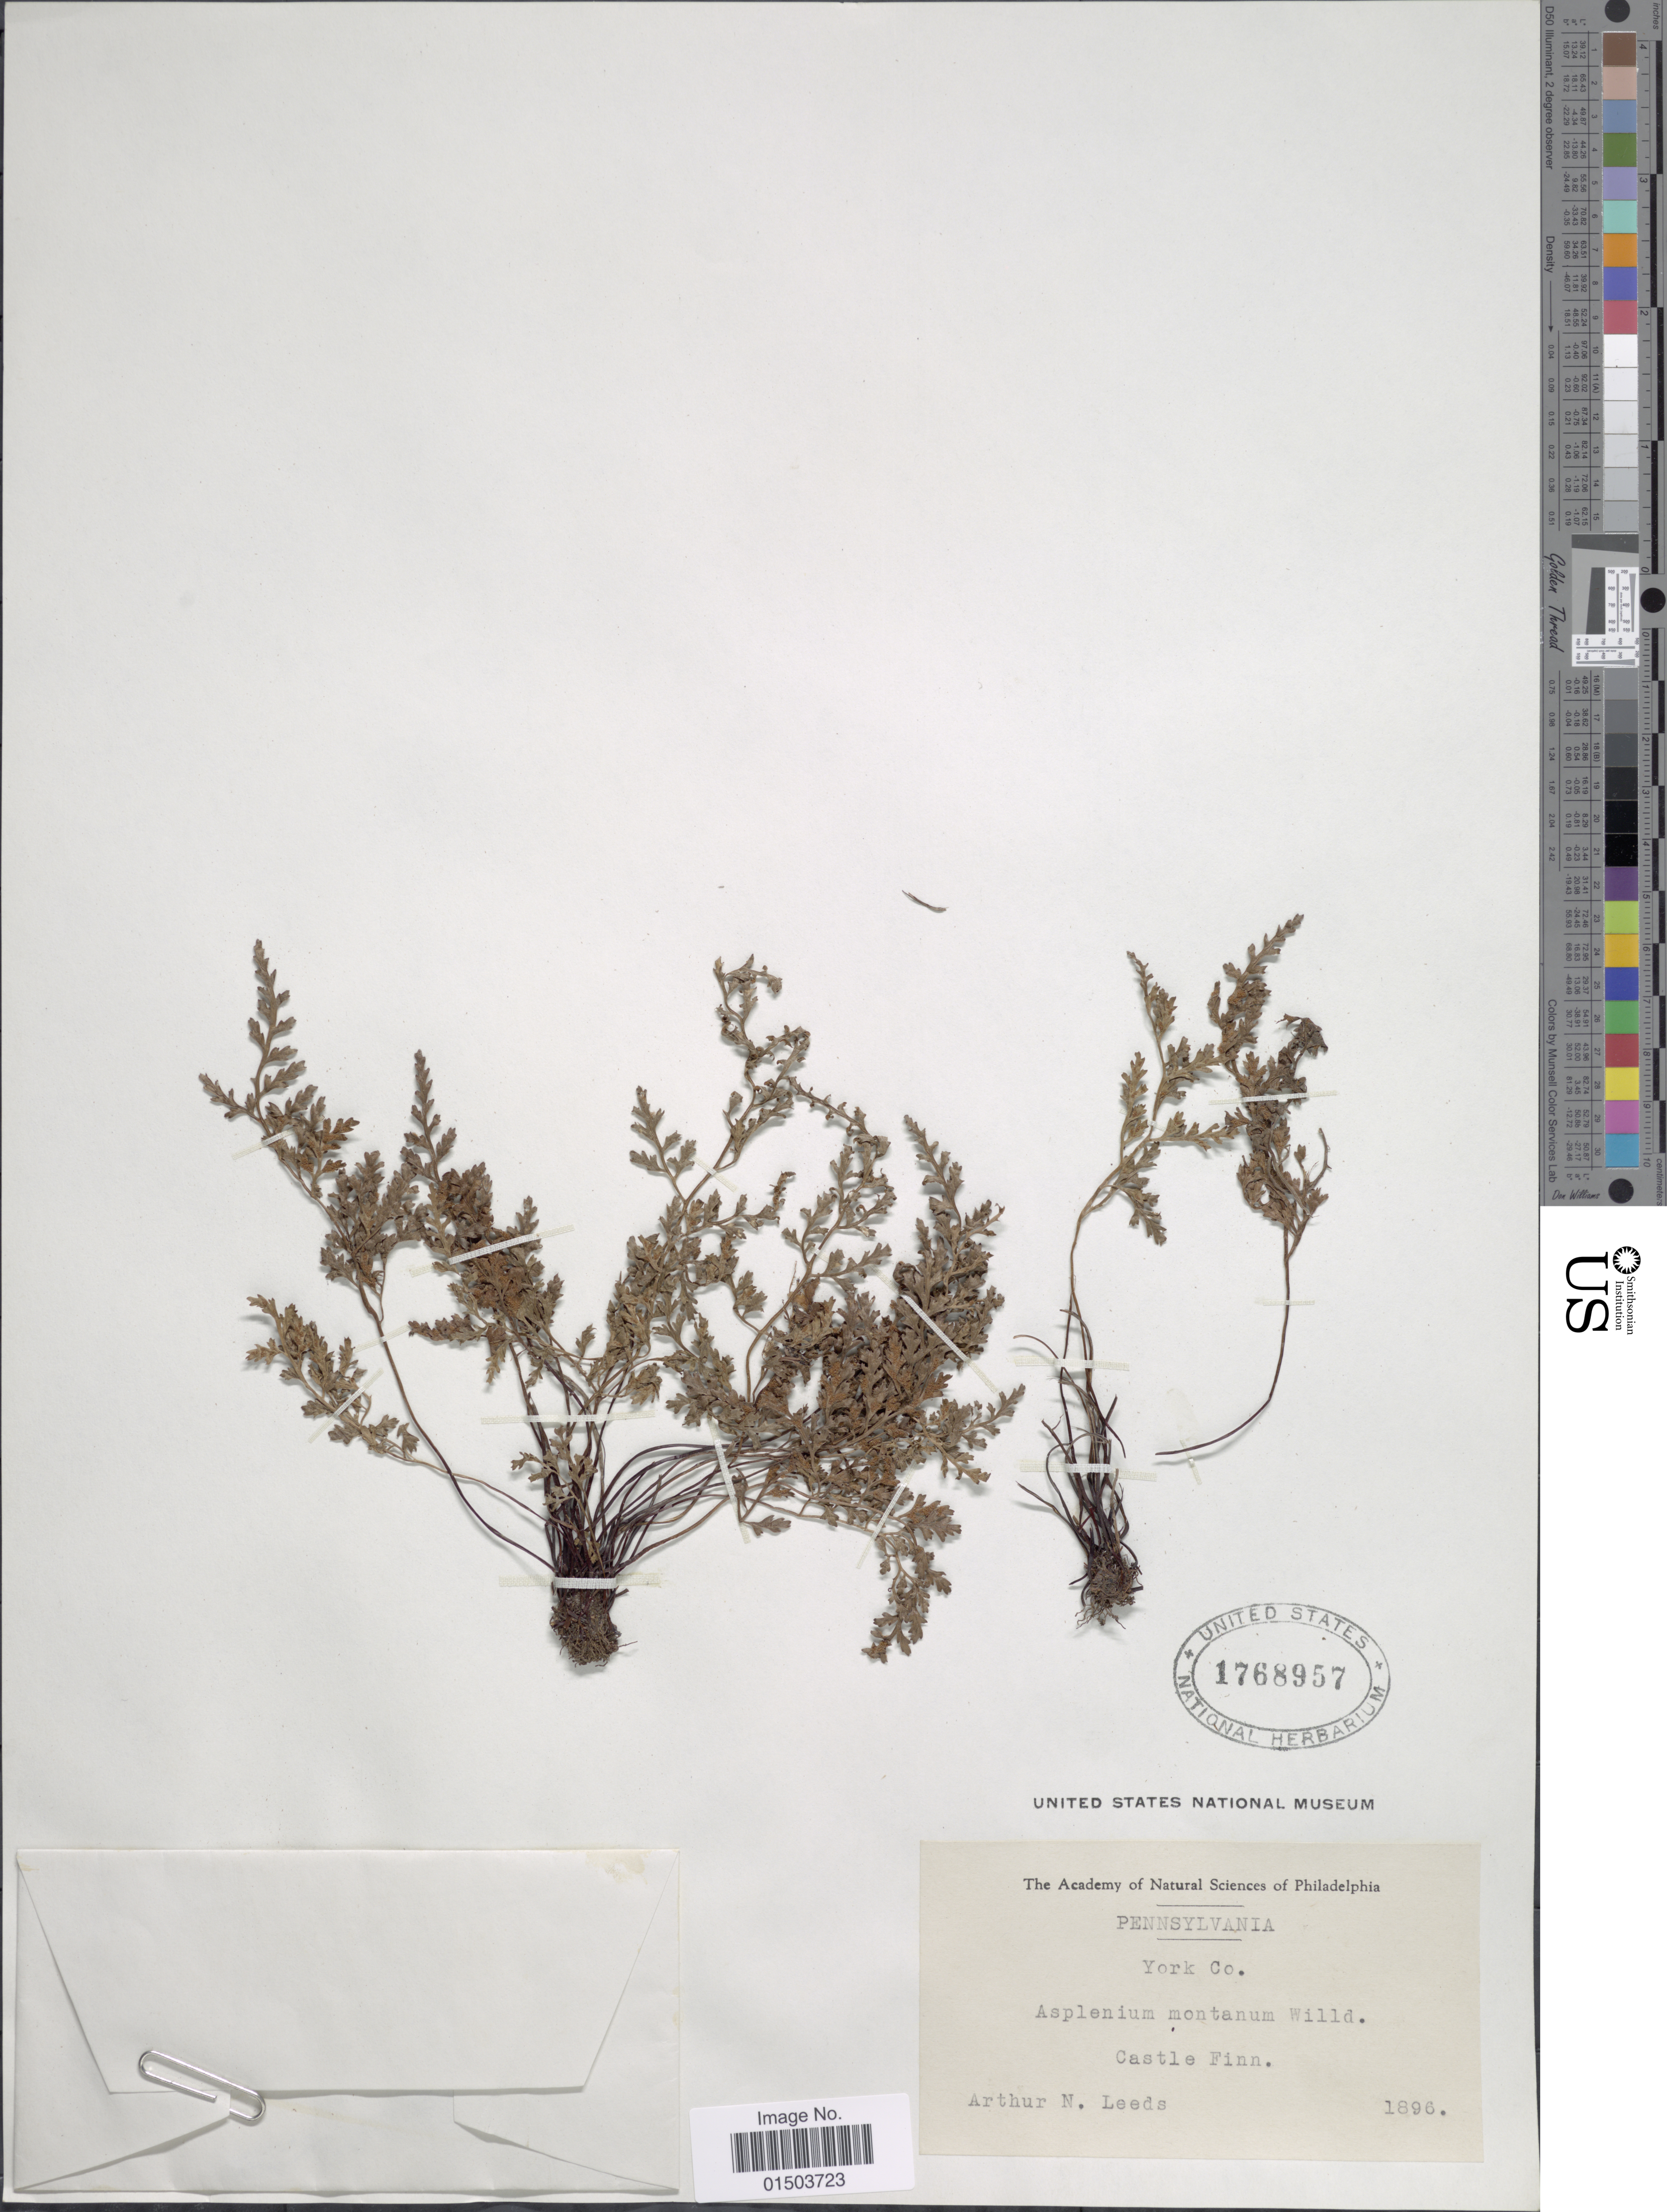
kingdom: Plantae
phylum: Tracheophyta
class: Polypodiopsida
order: Polypodiales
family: Aspleniaceae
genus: Asplenium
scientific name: Asplenium montanum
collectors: A. N. Leeds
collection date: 1896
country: United States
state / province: Pennsylvania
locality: York Co. Castle Finn.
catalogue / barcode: US 1768957